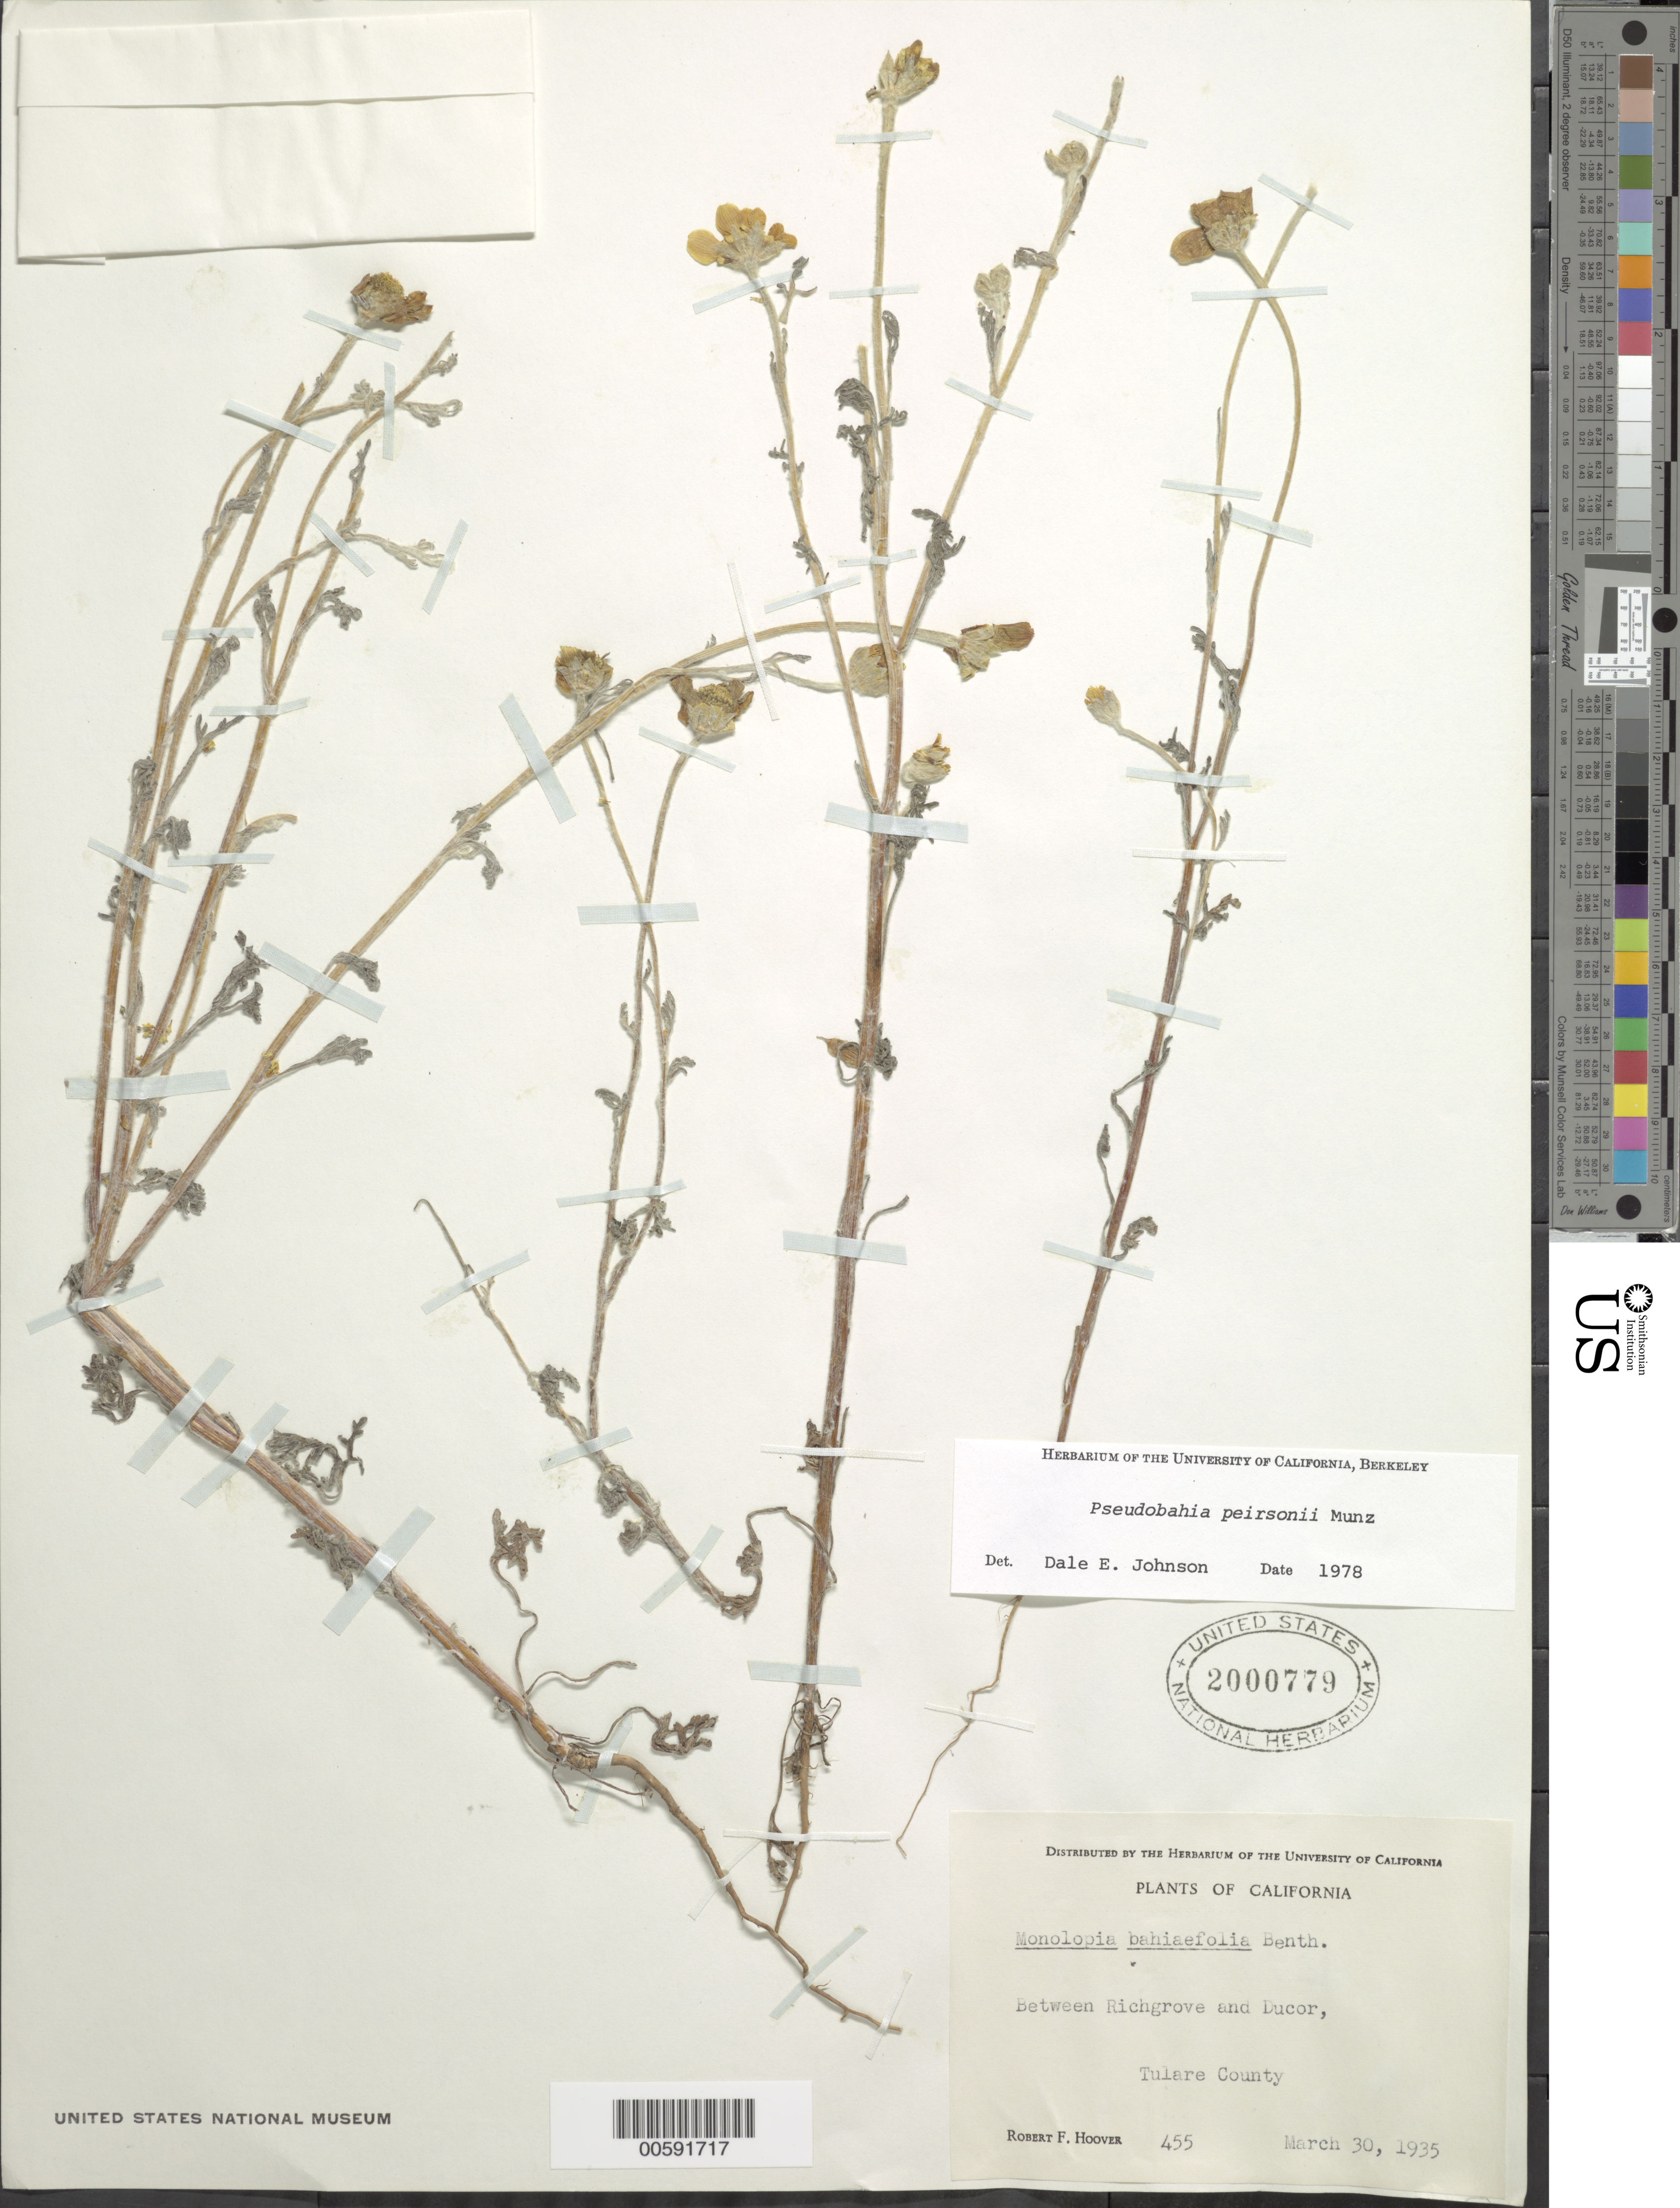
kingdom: Plantae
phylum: Tracheophyta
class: Magnoliopsida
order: Asterales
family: Asteraceae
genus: Pseudobahia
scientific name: Pseudobahia peirsonii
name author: Munz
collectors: R. F. Hoover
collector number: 455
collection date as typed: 30 Mar 1935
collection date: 1935-03-30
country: United States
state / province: California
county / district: Tulare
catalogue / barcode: US 2000779